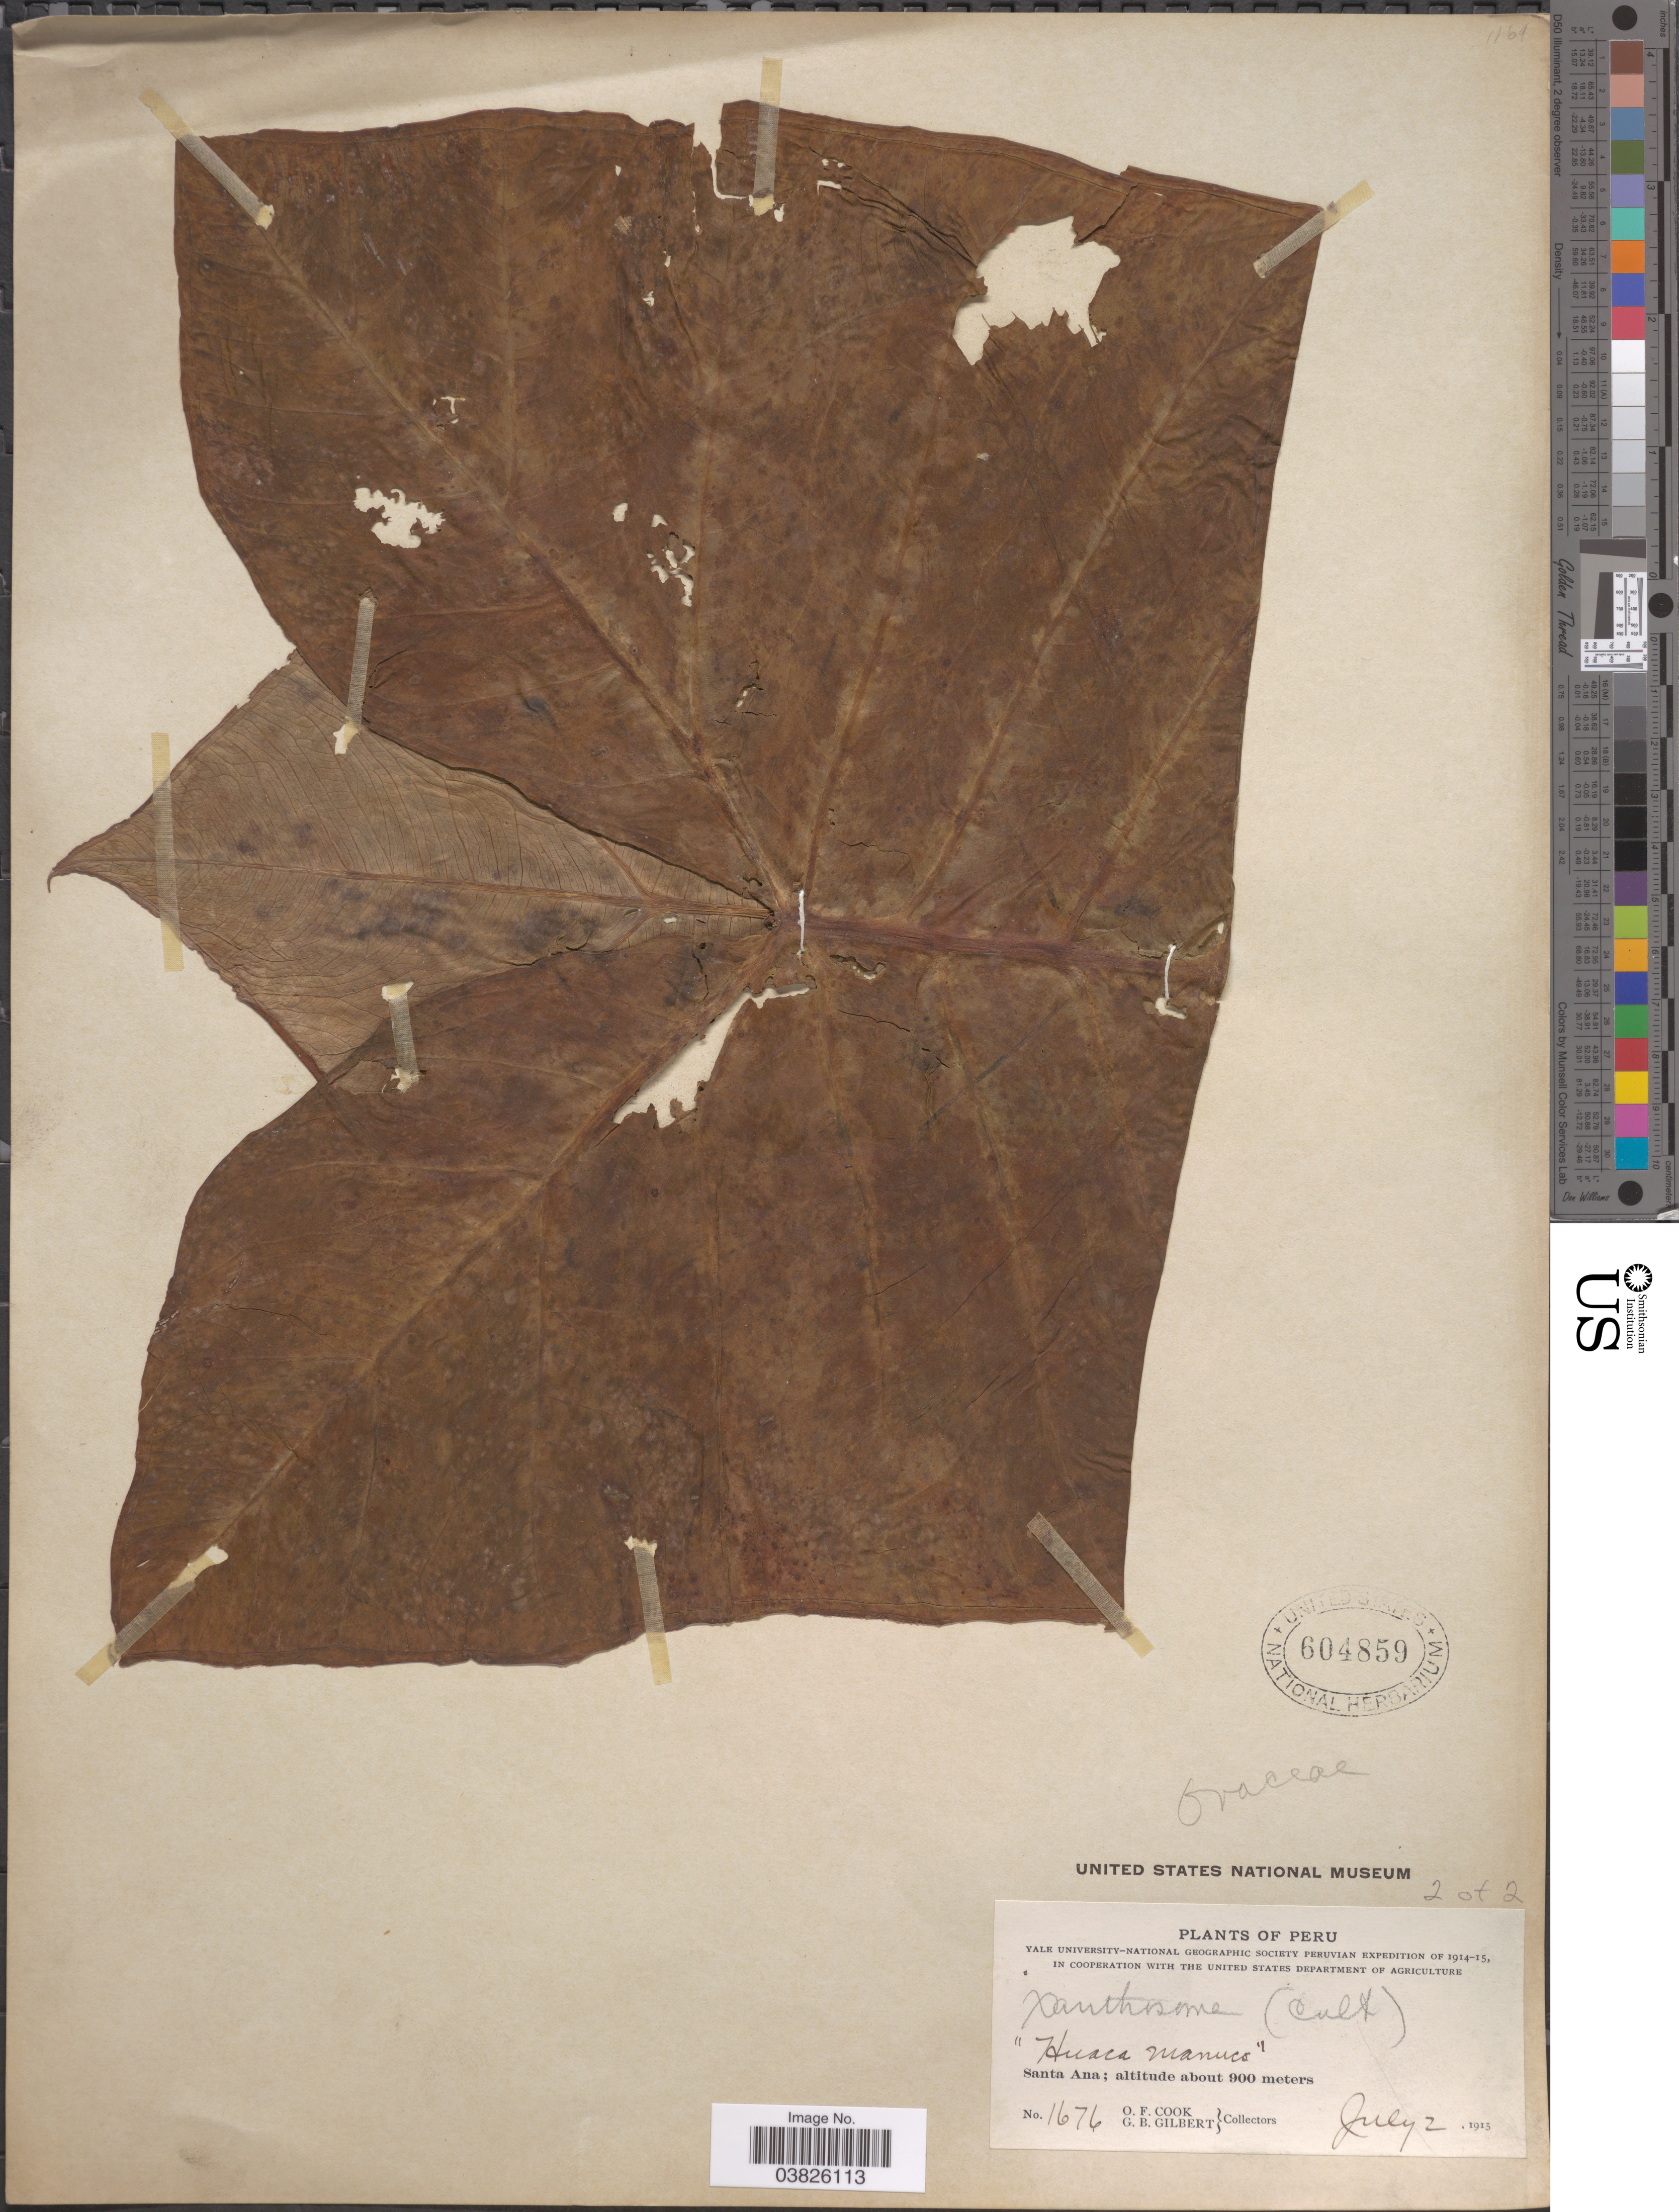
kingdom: Plantae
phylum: Tracheophyta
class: Liliopsida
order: Alismatales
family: Araceae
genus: Xanthosoma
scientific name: Xanthosoma sp.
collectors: O. F. Cook & G. B. Gilbert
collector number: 1676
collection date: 1915-07-02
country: Peru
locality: Santa Ana.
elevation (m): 900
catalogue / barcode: US 604859